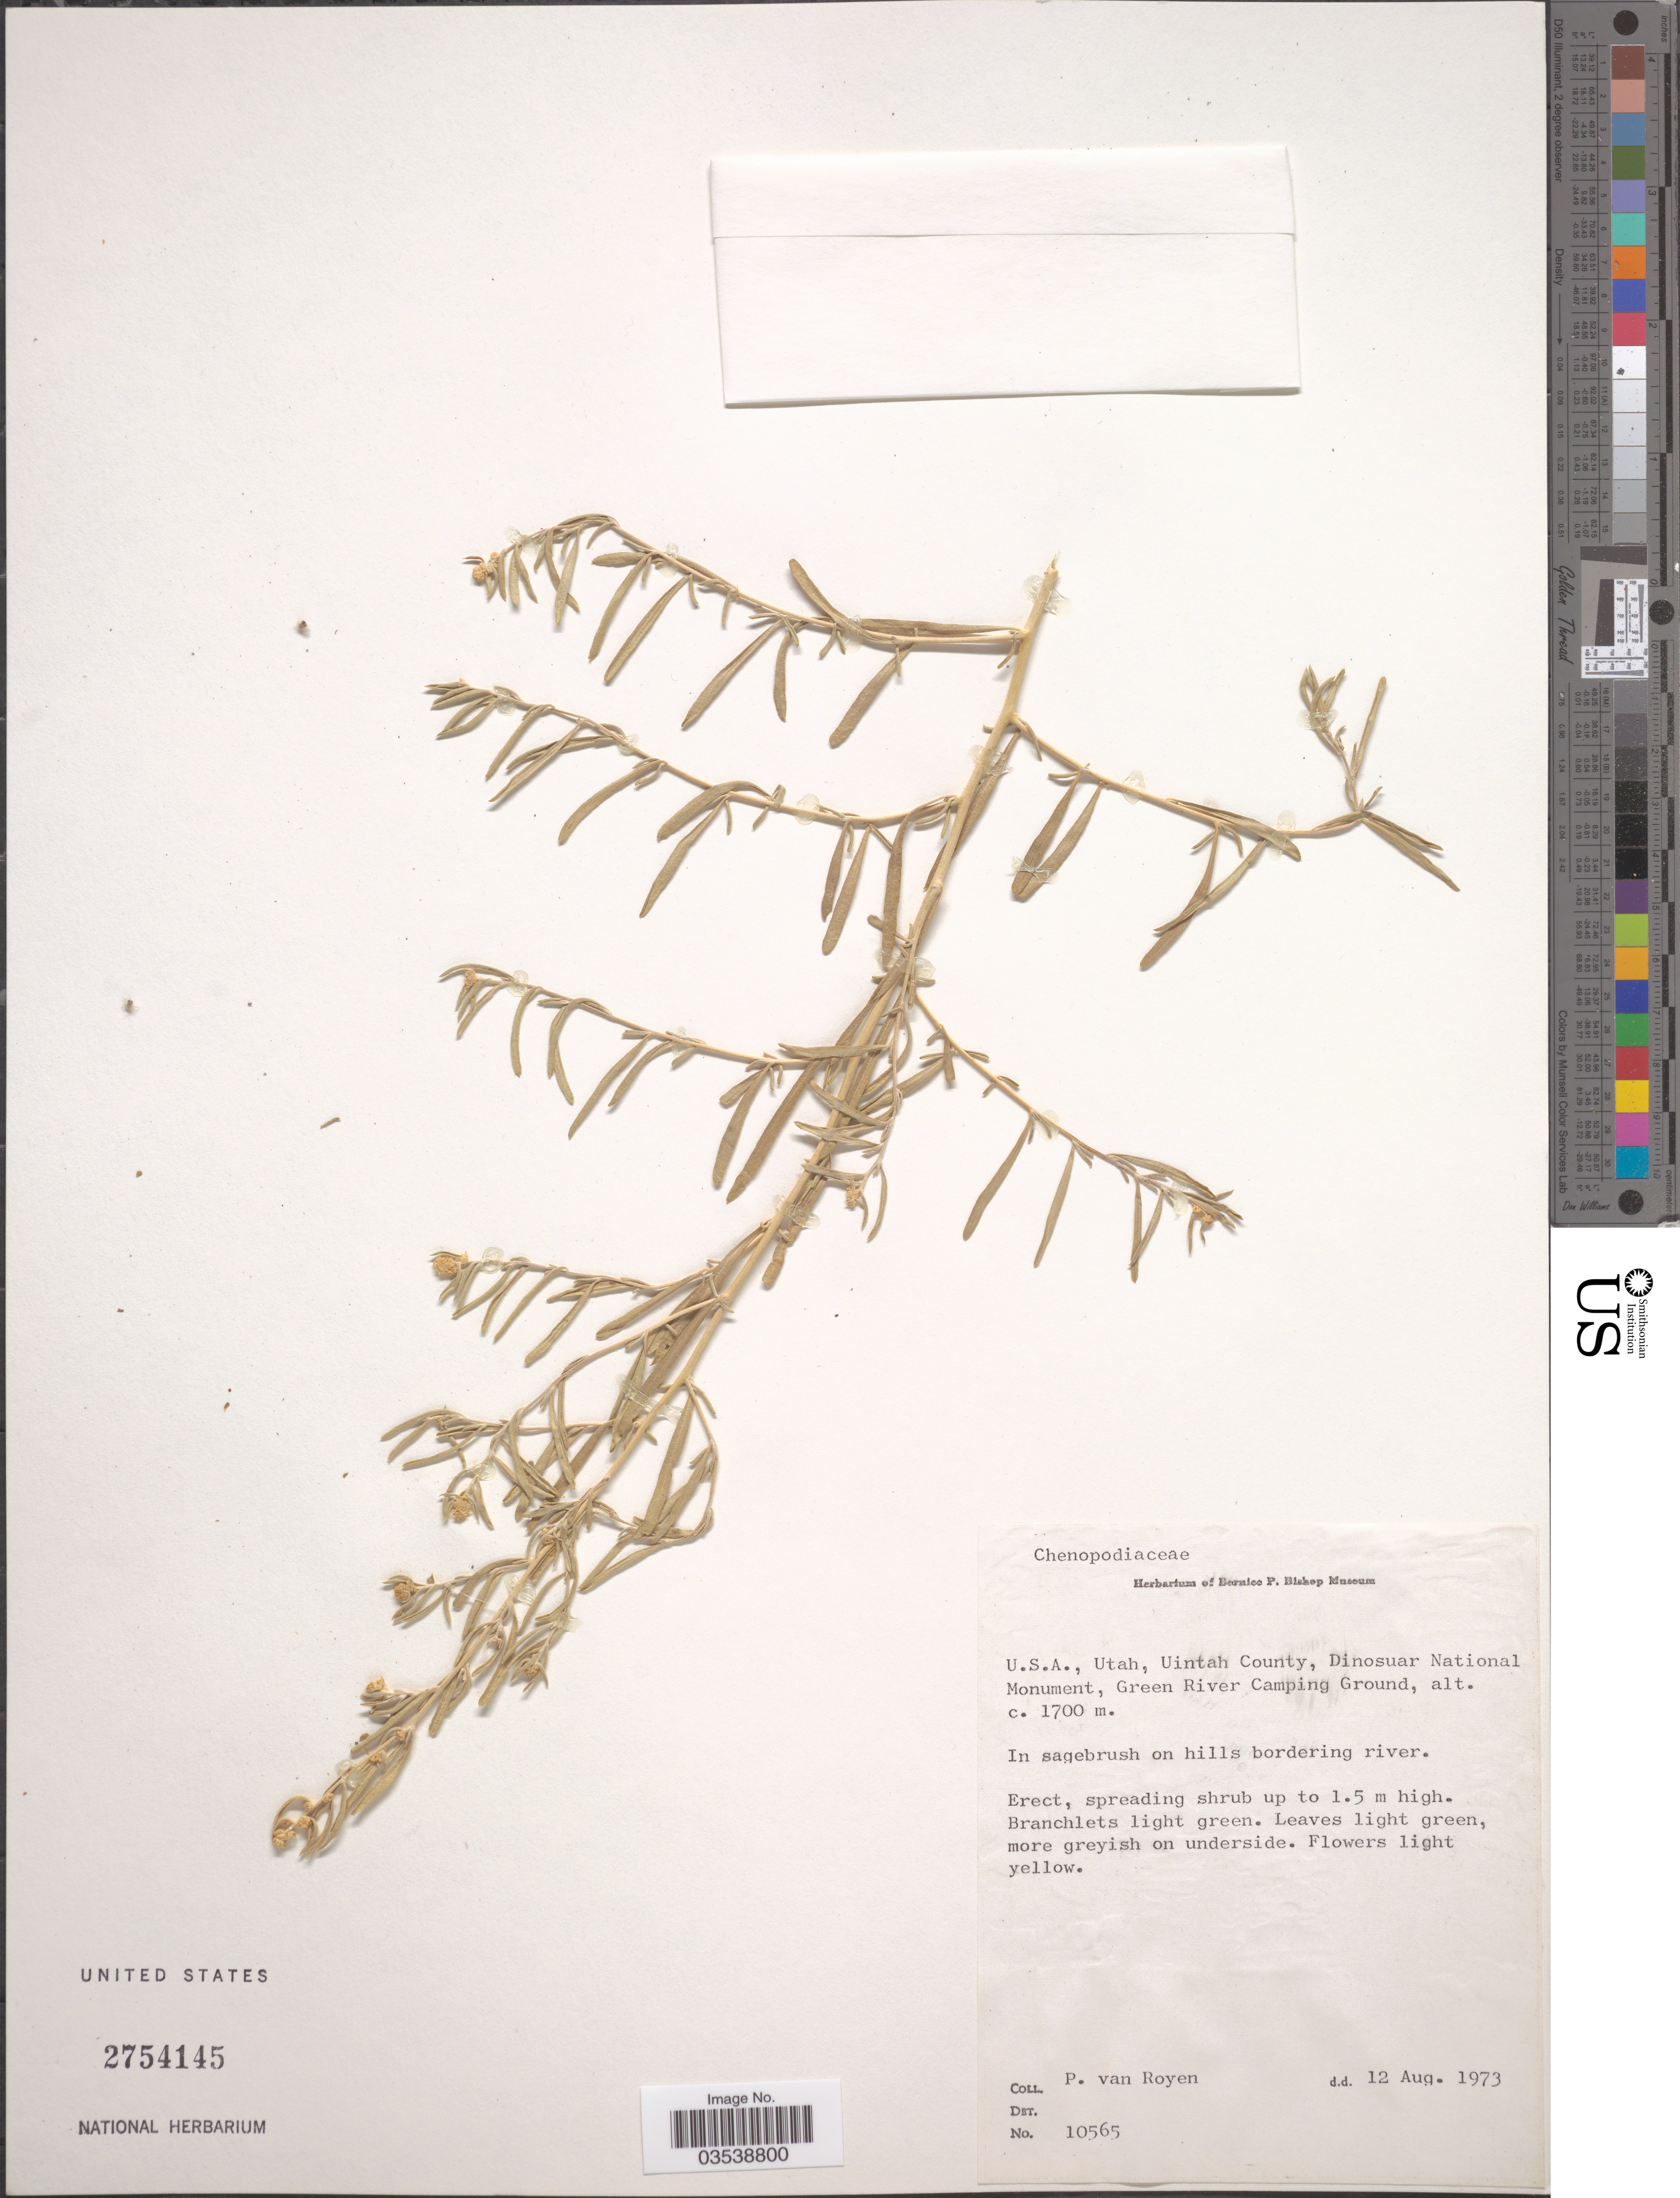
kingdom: Plantae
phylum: Tracheophyta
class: Magnoliopsida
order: Caryophyllales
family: Amaranthaceae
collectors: P. van Royen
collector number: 10565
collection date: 1973-08-12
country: United States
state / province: Utah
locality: U. S. A. Uintah County, Dinosour National Monument, Green River Camping Ground.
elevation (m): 1700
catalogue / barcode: US 2754145